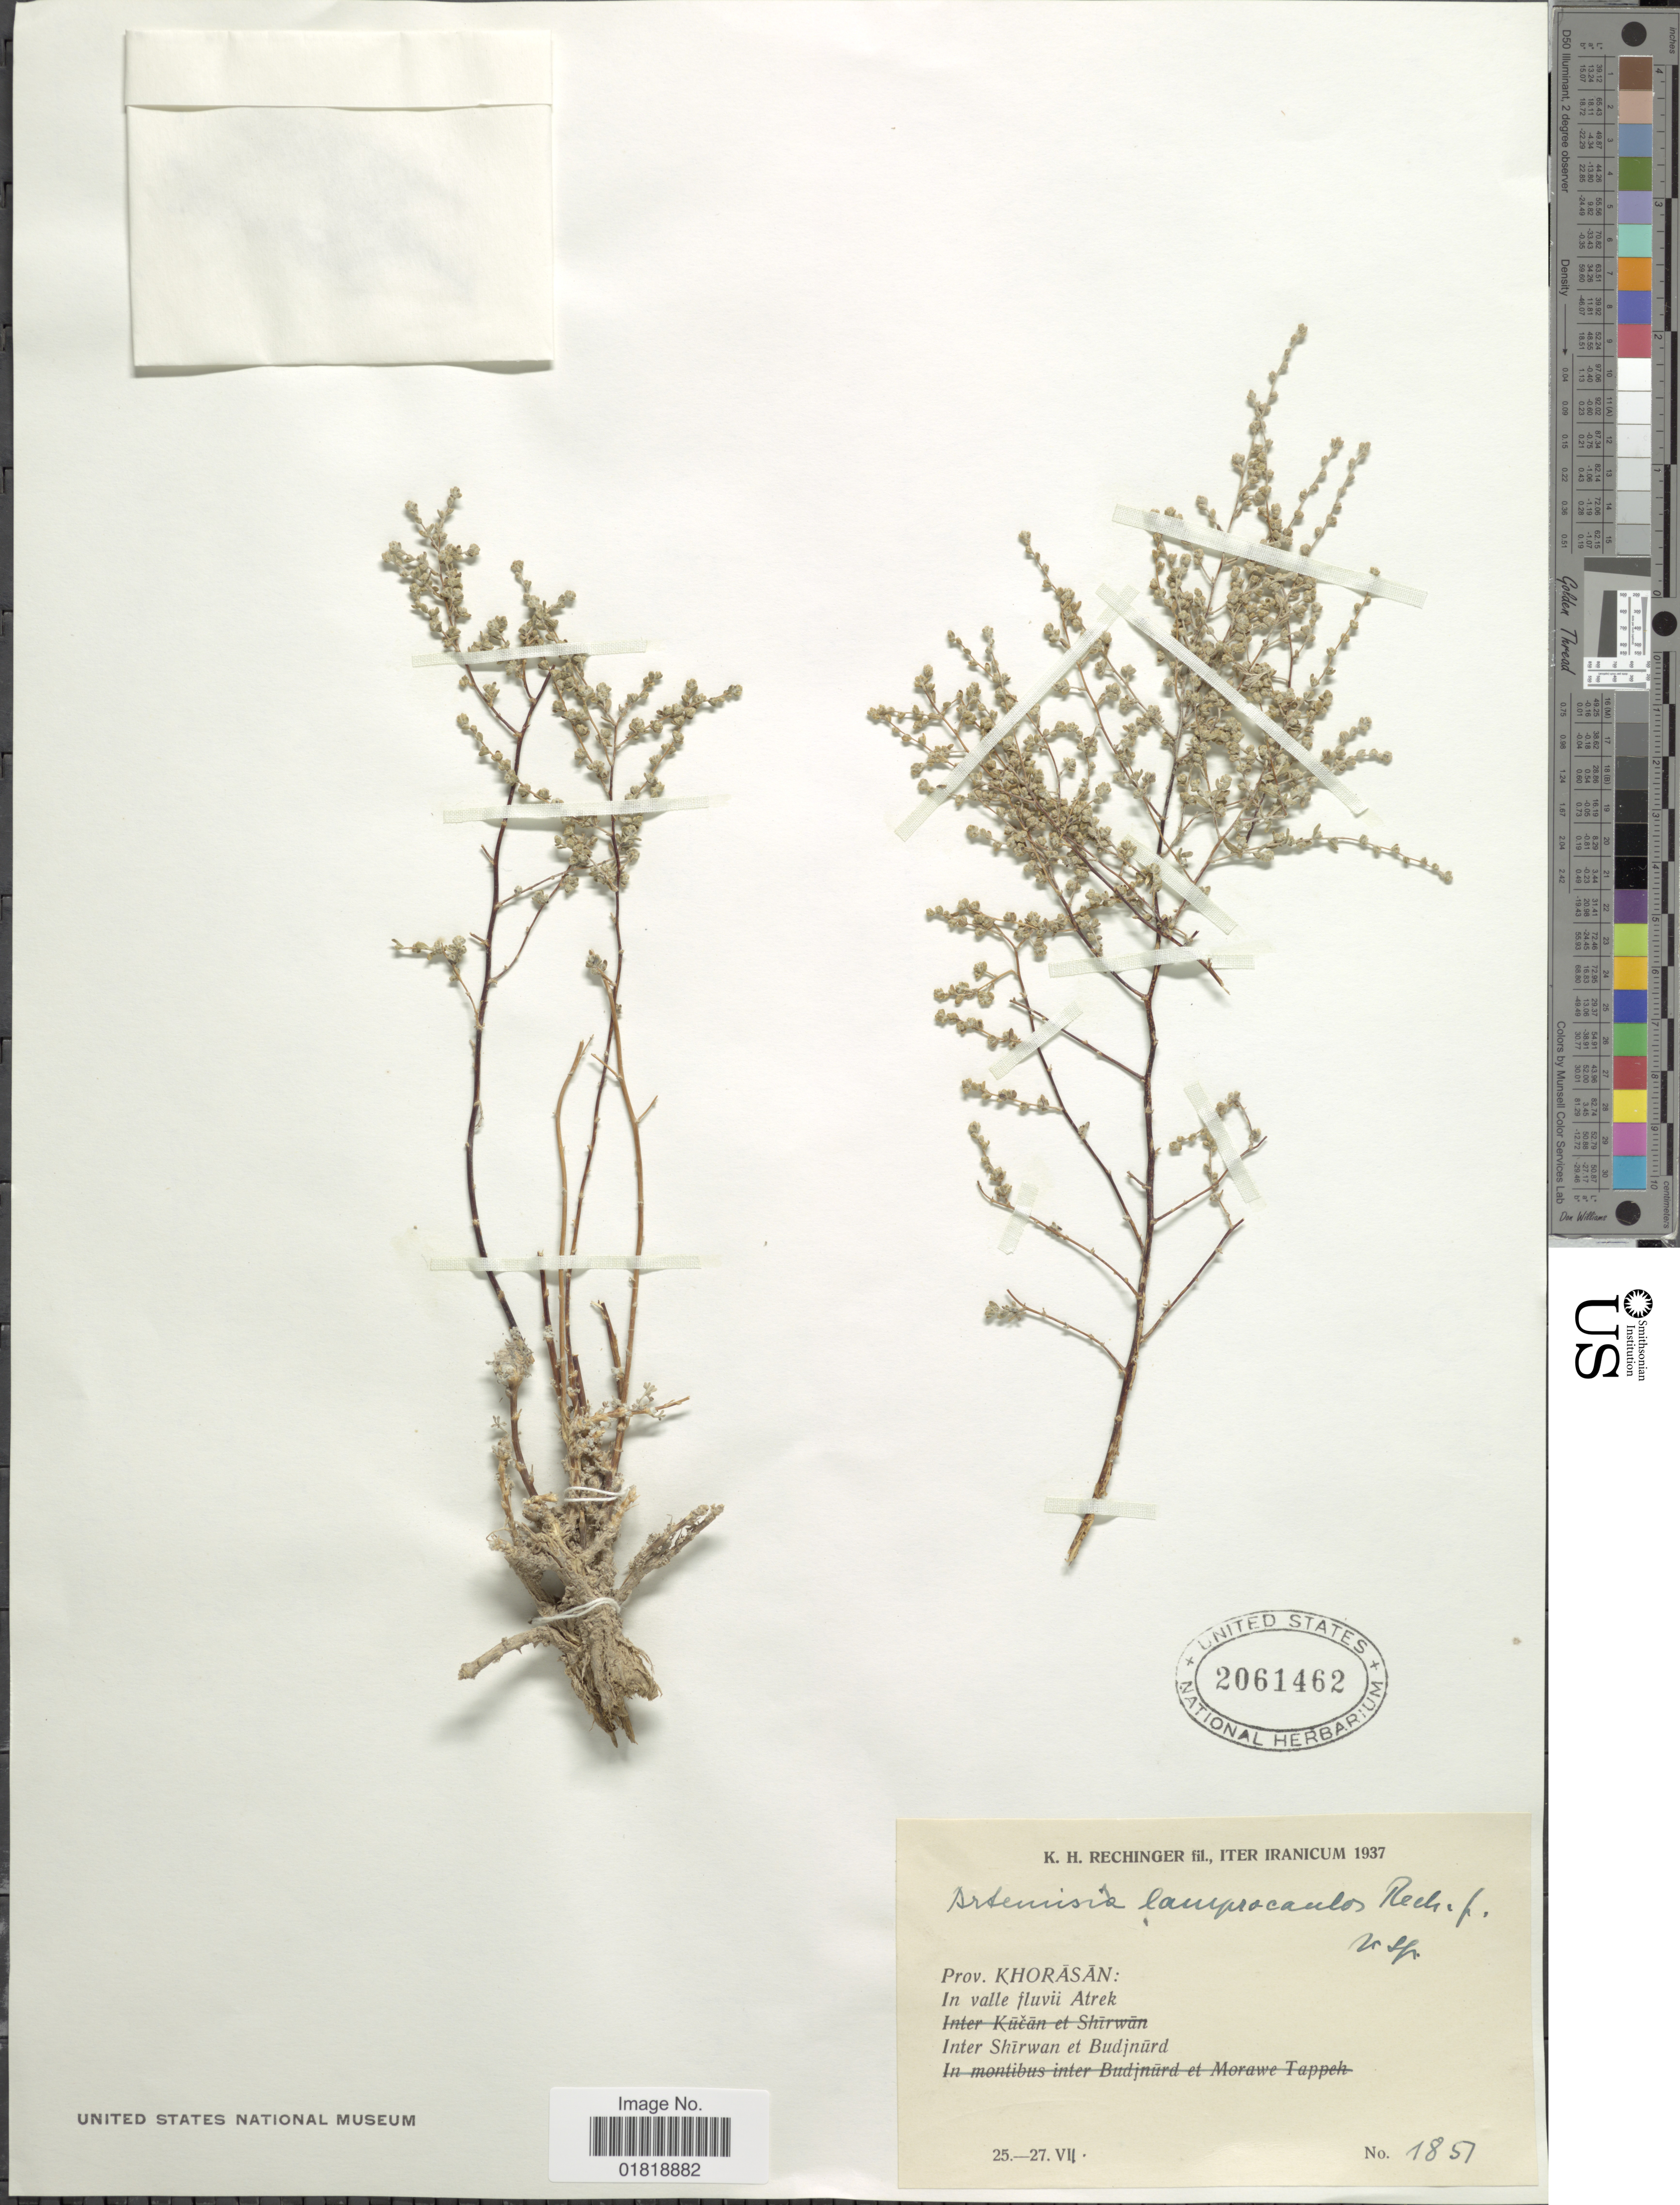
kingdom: Plantae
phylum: Tracheophyta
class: Magnoliopsida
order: Asterales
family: Asteraceae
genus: Artemisia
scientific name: Artemisia lamprocaulos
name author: Rech. f.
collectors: K. H. Rechinger & F. Rechinger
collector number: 1857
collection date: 1937-07-25/1937-07-27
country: Iran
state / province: Khorasan [obsolete]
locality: In valle fluvii Atrek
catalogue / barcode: US 2061462